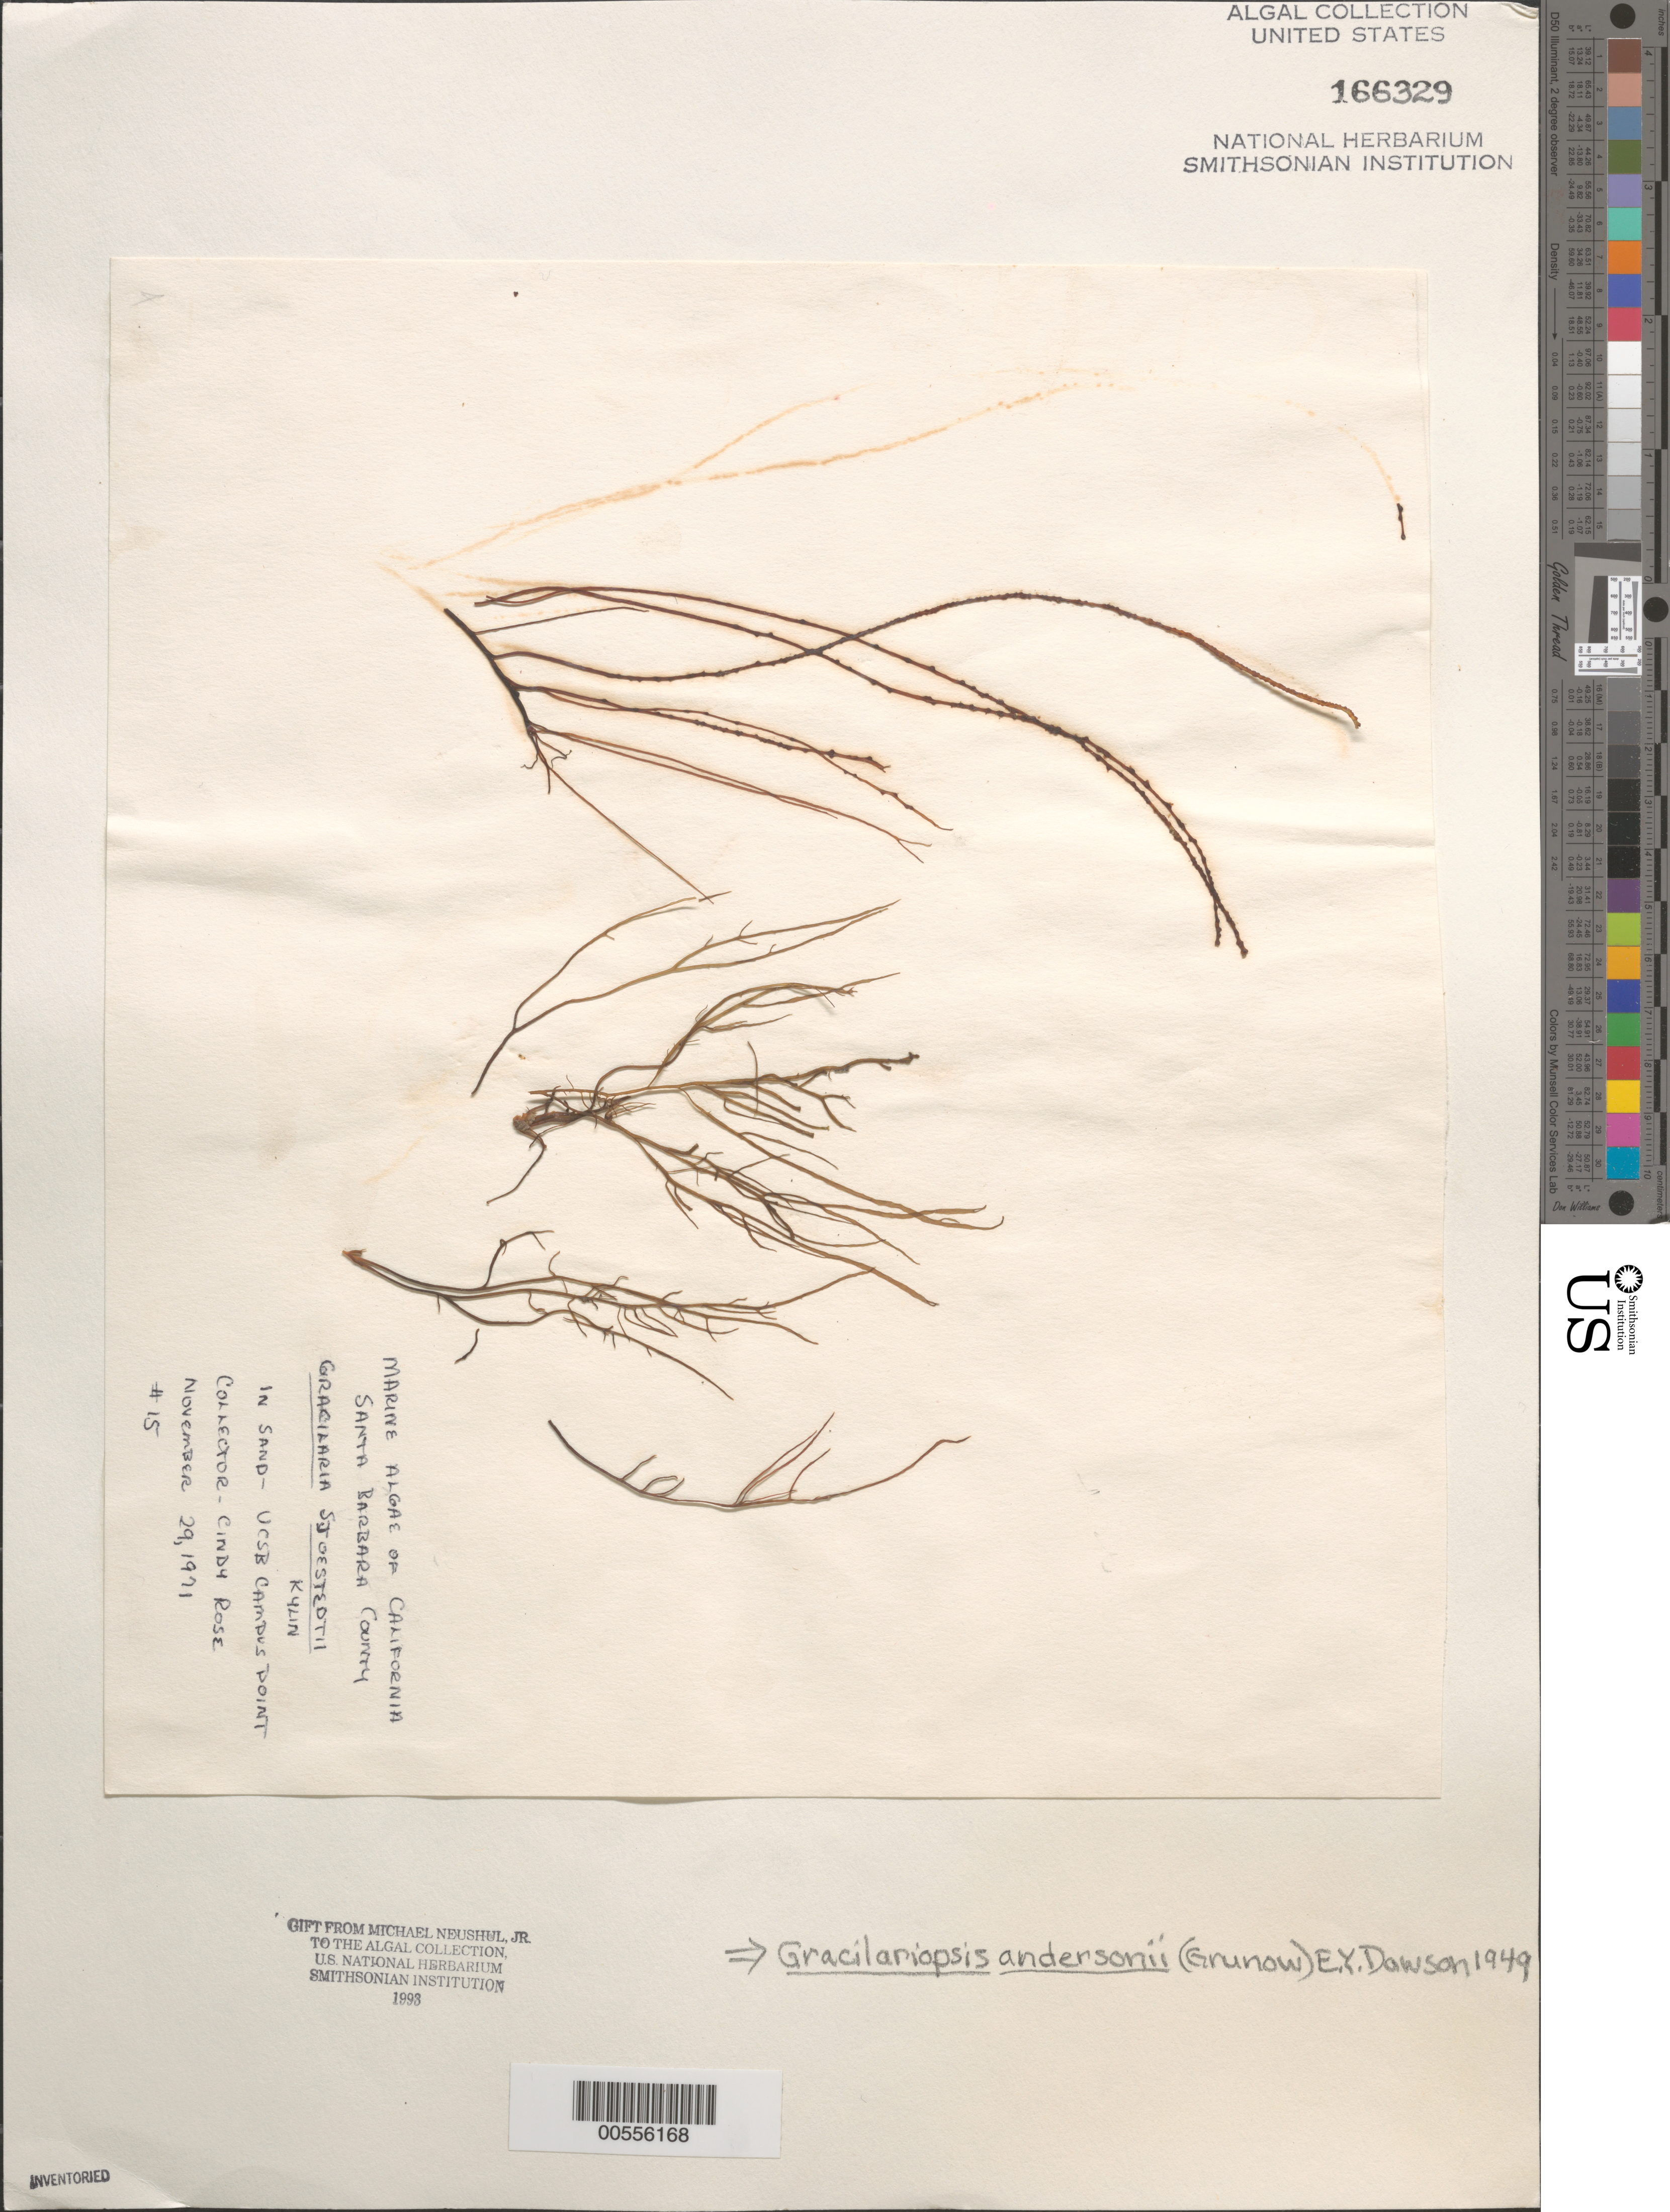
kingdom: Plantae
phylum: Rhodophyta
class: Florideophyceae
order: Gracilariales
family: Gracilariaceae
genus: Gracilariopsis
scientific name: Gracilariopsis andersonii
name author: (Grunow) E.Y. Dawson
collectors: C. Rose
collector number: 15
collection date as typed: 29 Nov 1971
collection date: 1971-11-29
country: United States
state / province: California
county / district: Santa Barbara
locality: Campus Point, University of California Santa Barbara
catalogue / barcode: US 166329